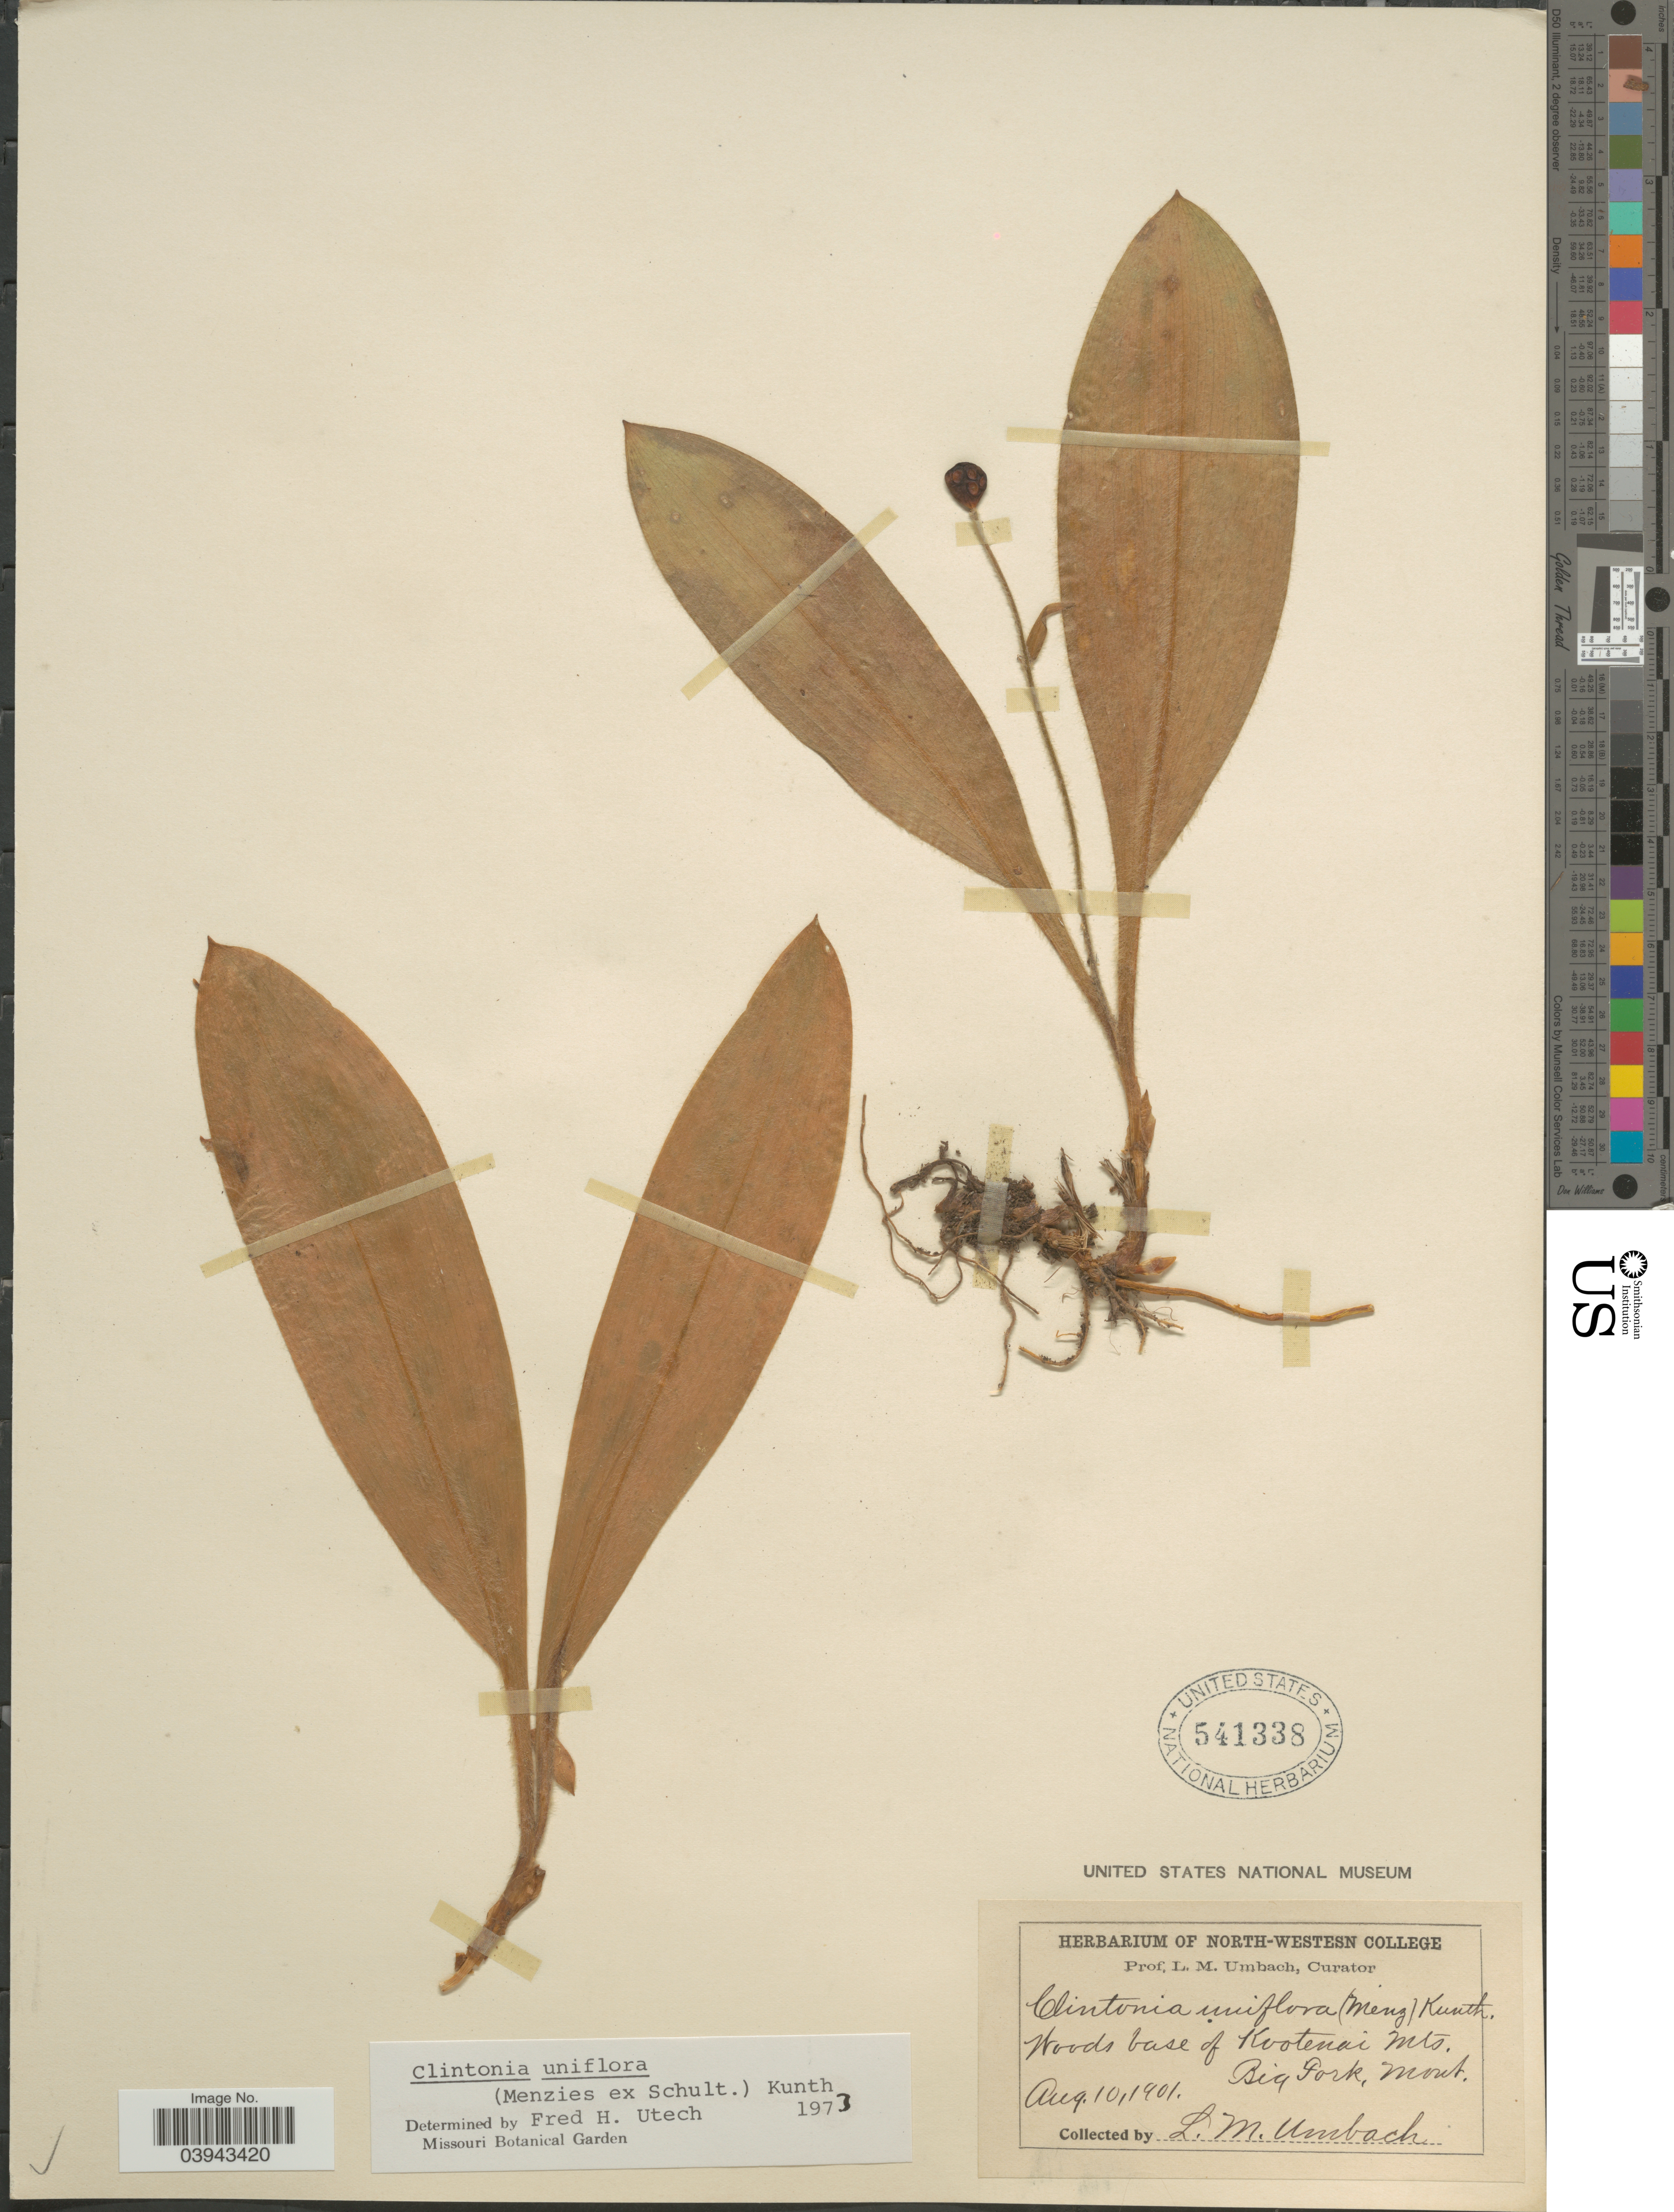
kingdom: Plantae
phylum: Tracheophyta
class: Liliopsida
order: Liliales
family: Liliaceae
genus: Clintonia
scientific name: Clintonia uniflora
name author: Kunth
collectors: L. M. Umbach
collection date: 1901-08-10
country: United States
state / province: Montana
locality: Woods base of Kootenai Mts. Big Fork.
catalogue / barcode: US 541338